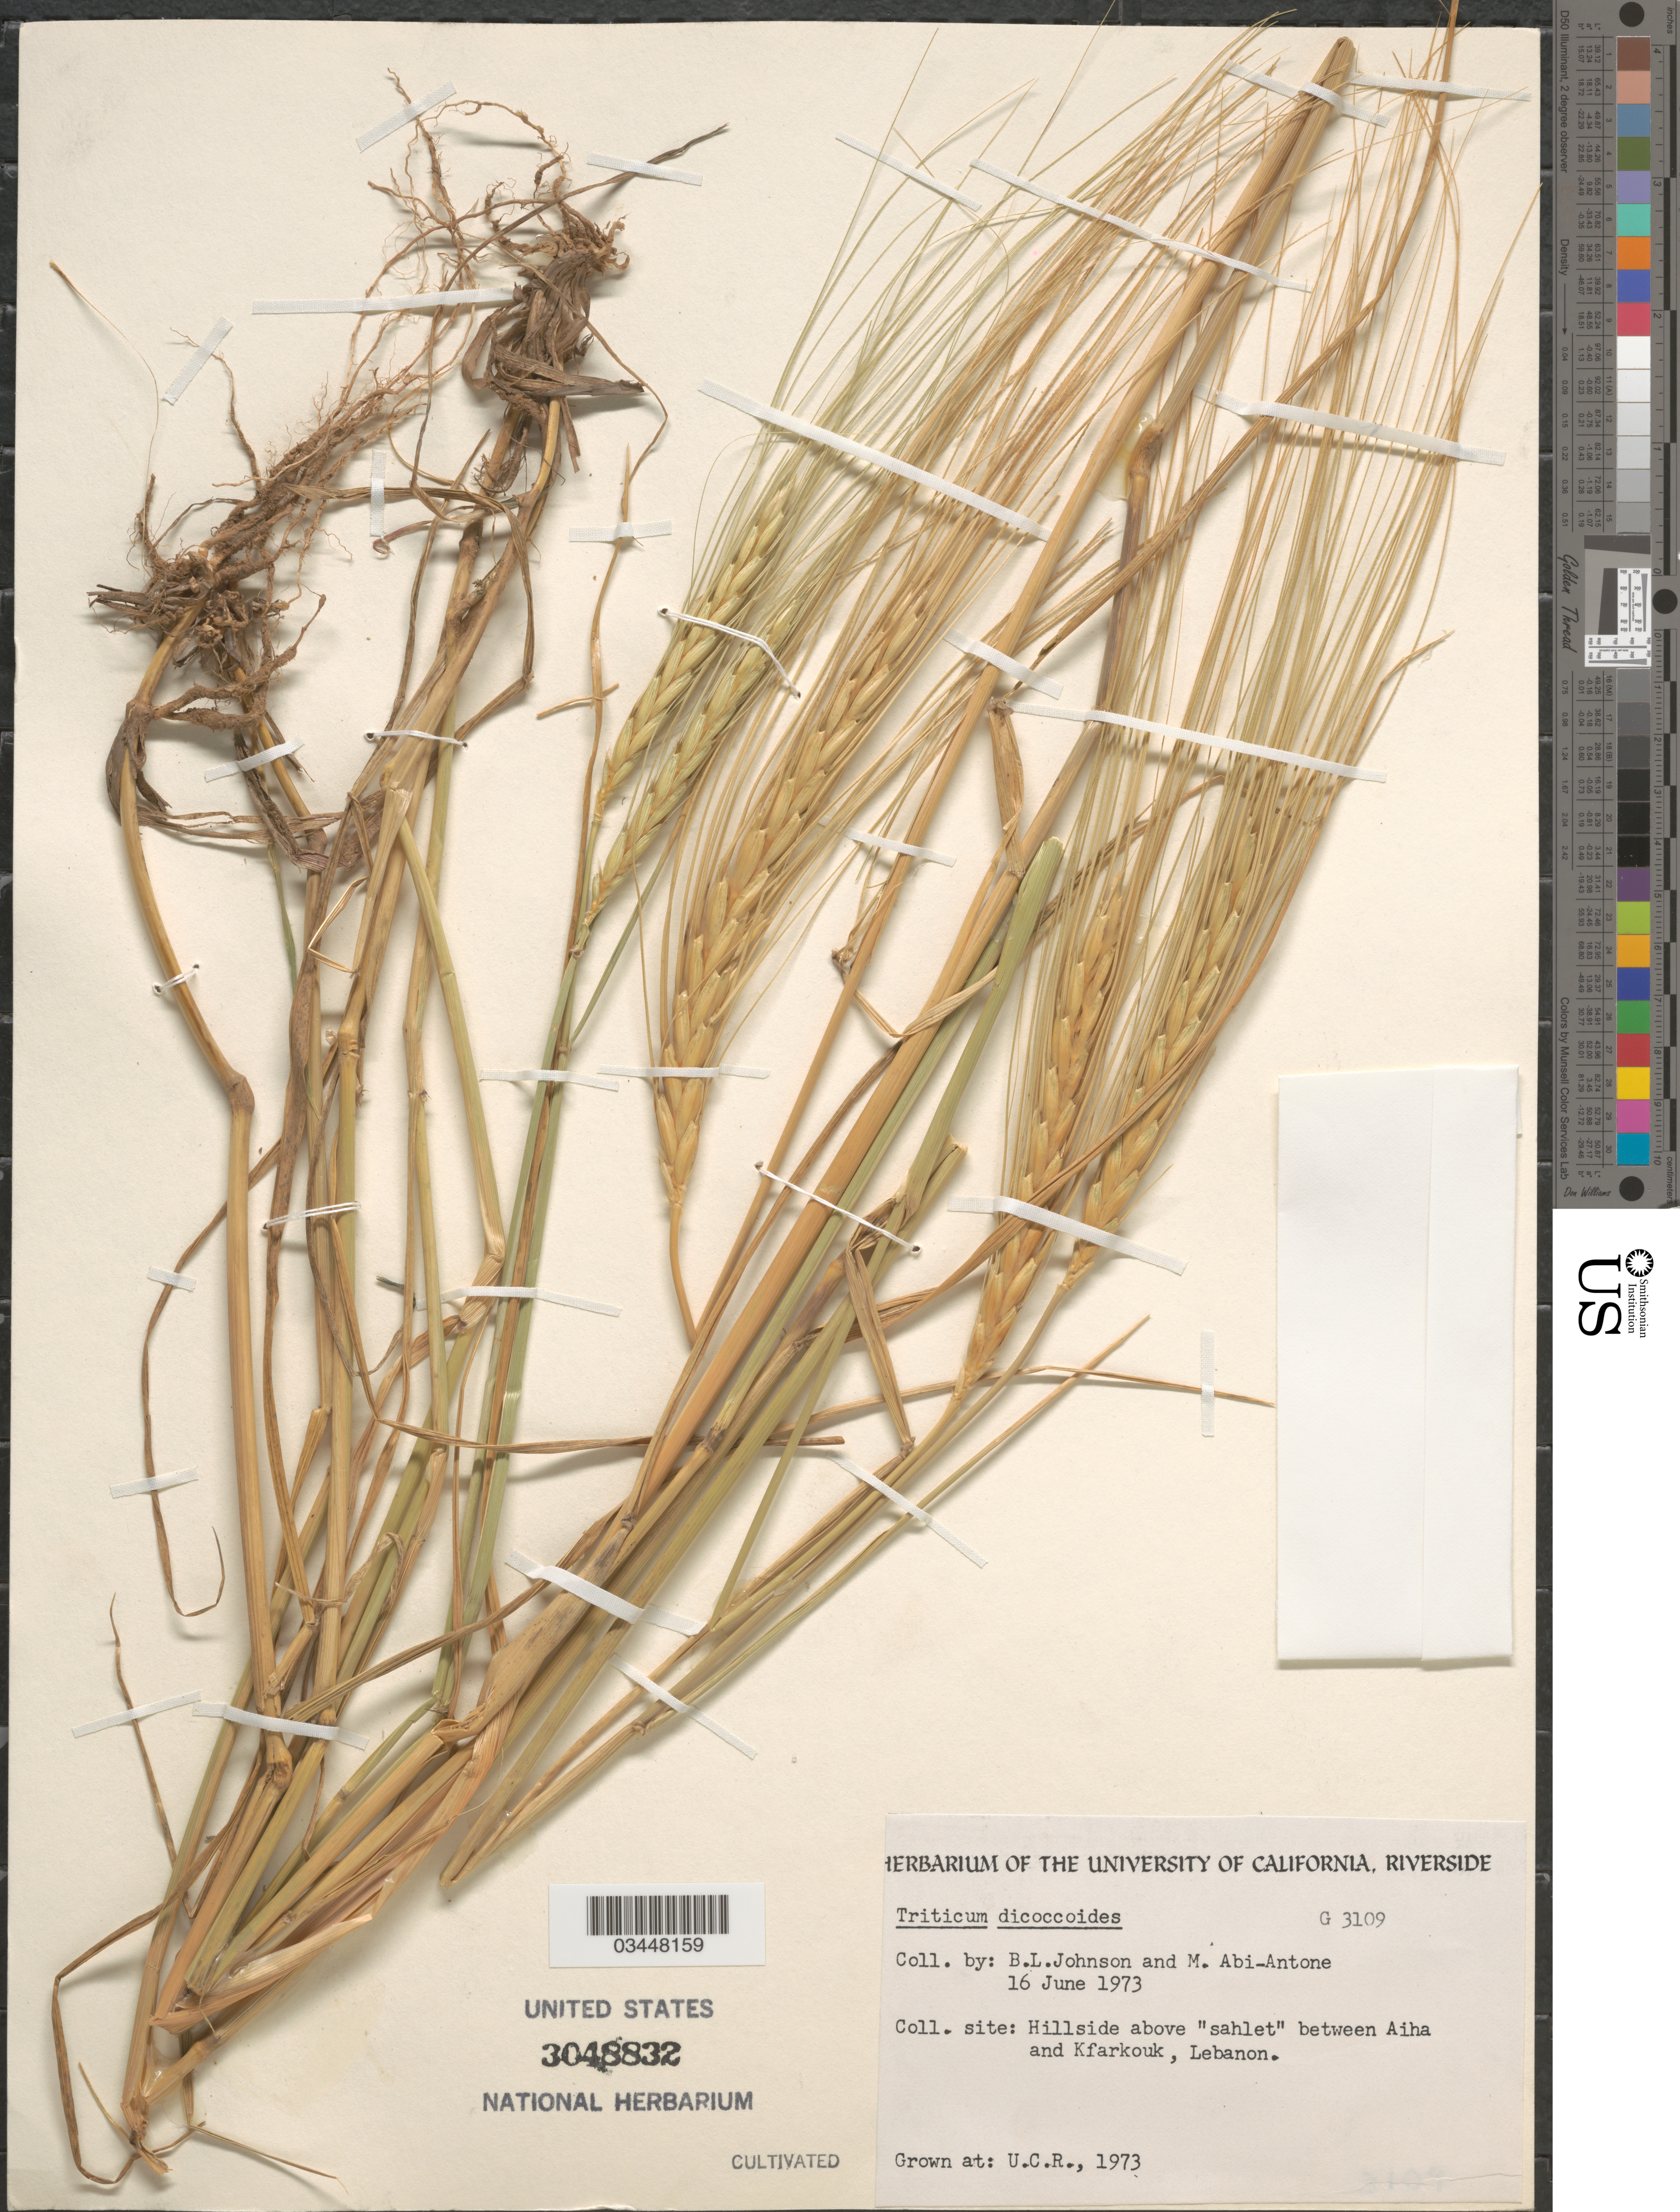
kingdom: Plantae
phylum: Tracheophyta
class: Liliopsida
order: Poales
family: Poaceae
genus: Triticum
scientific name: Triticum dicoccoides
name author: (Körn.) Körn. ex Schweinf.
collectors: ex herb. Univ. of California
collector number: G3109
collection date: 1973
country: United States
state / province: California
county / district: Riverside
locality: U.C.R.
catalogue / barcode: US 3048832